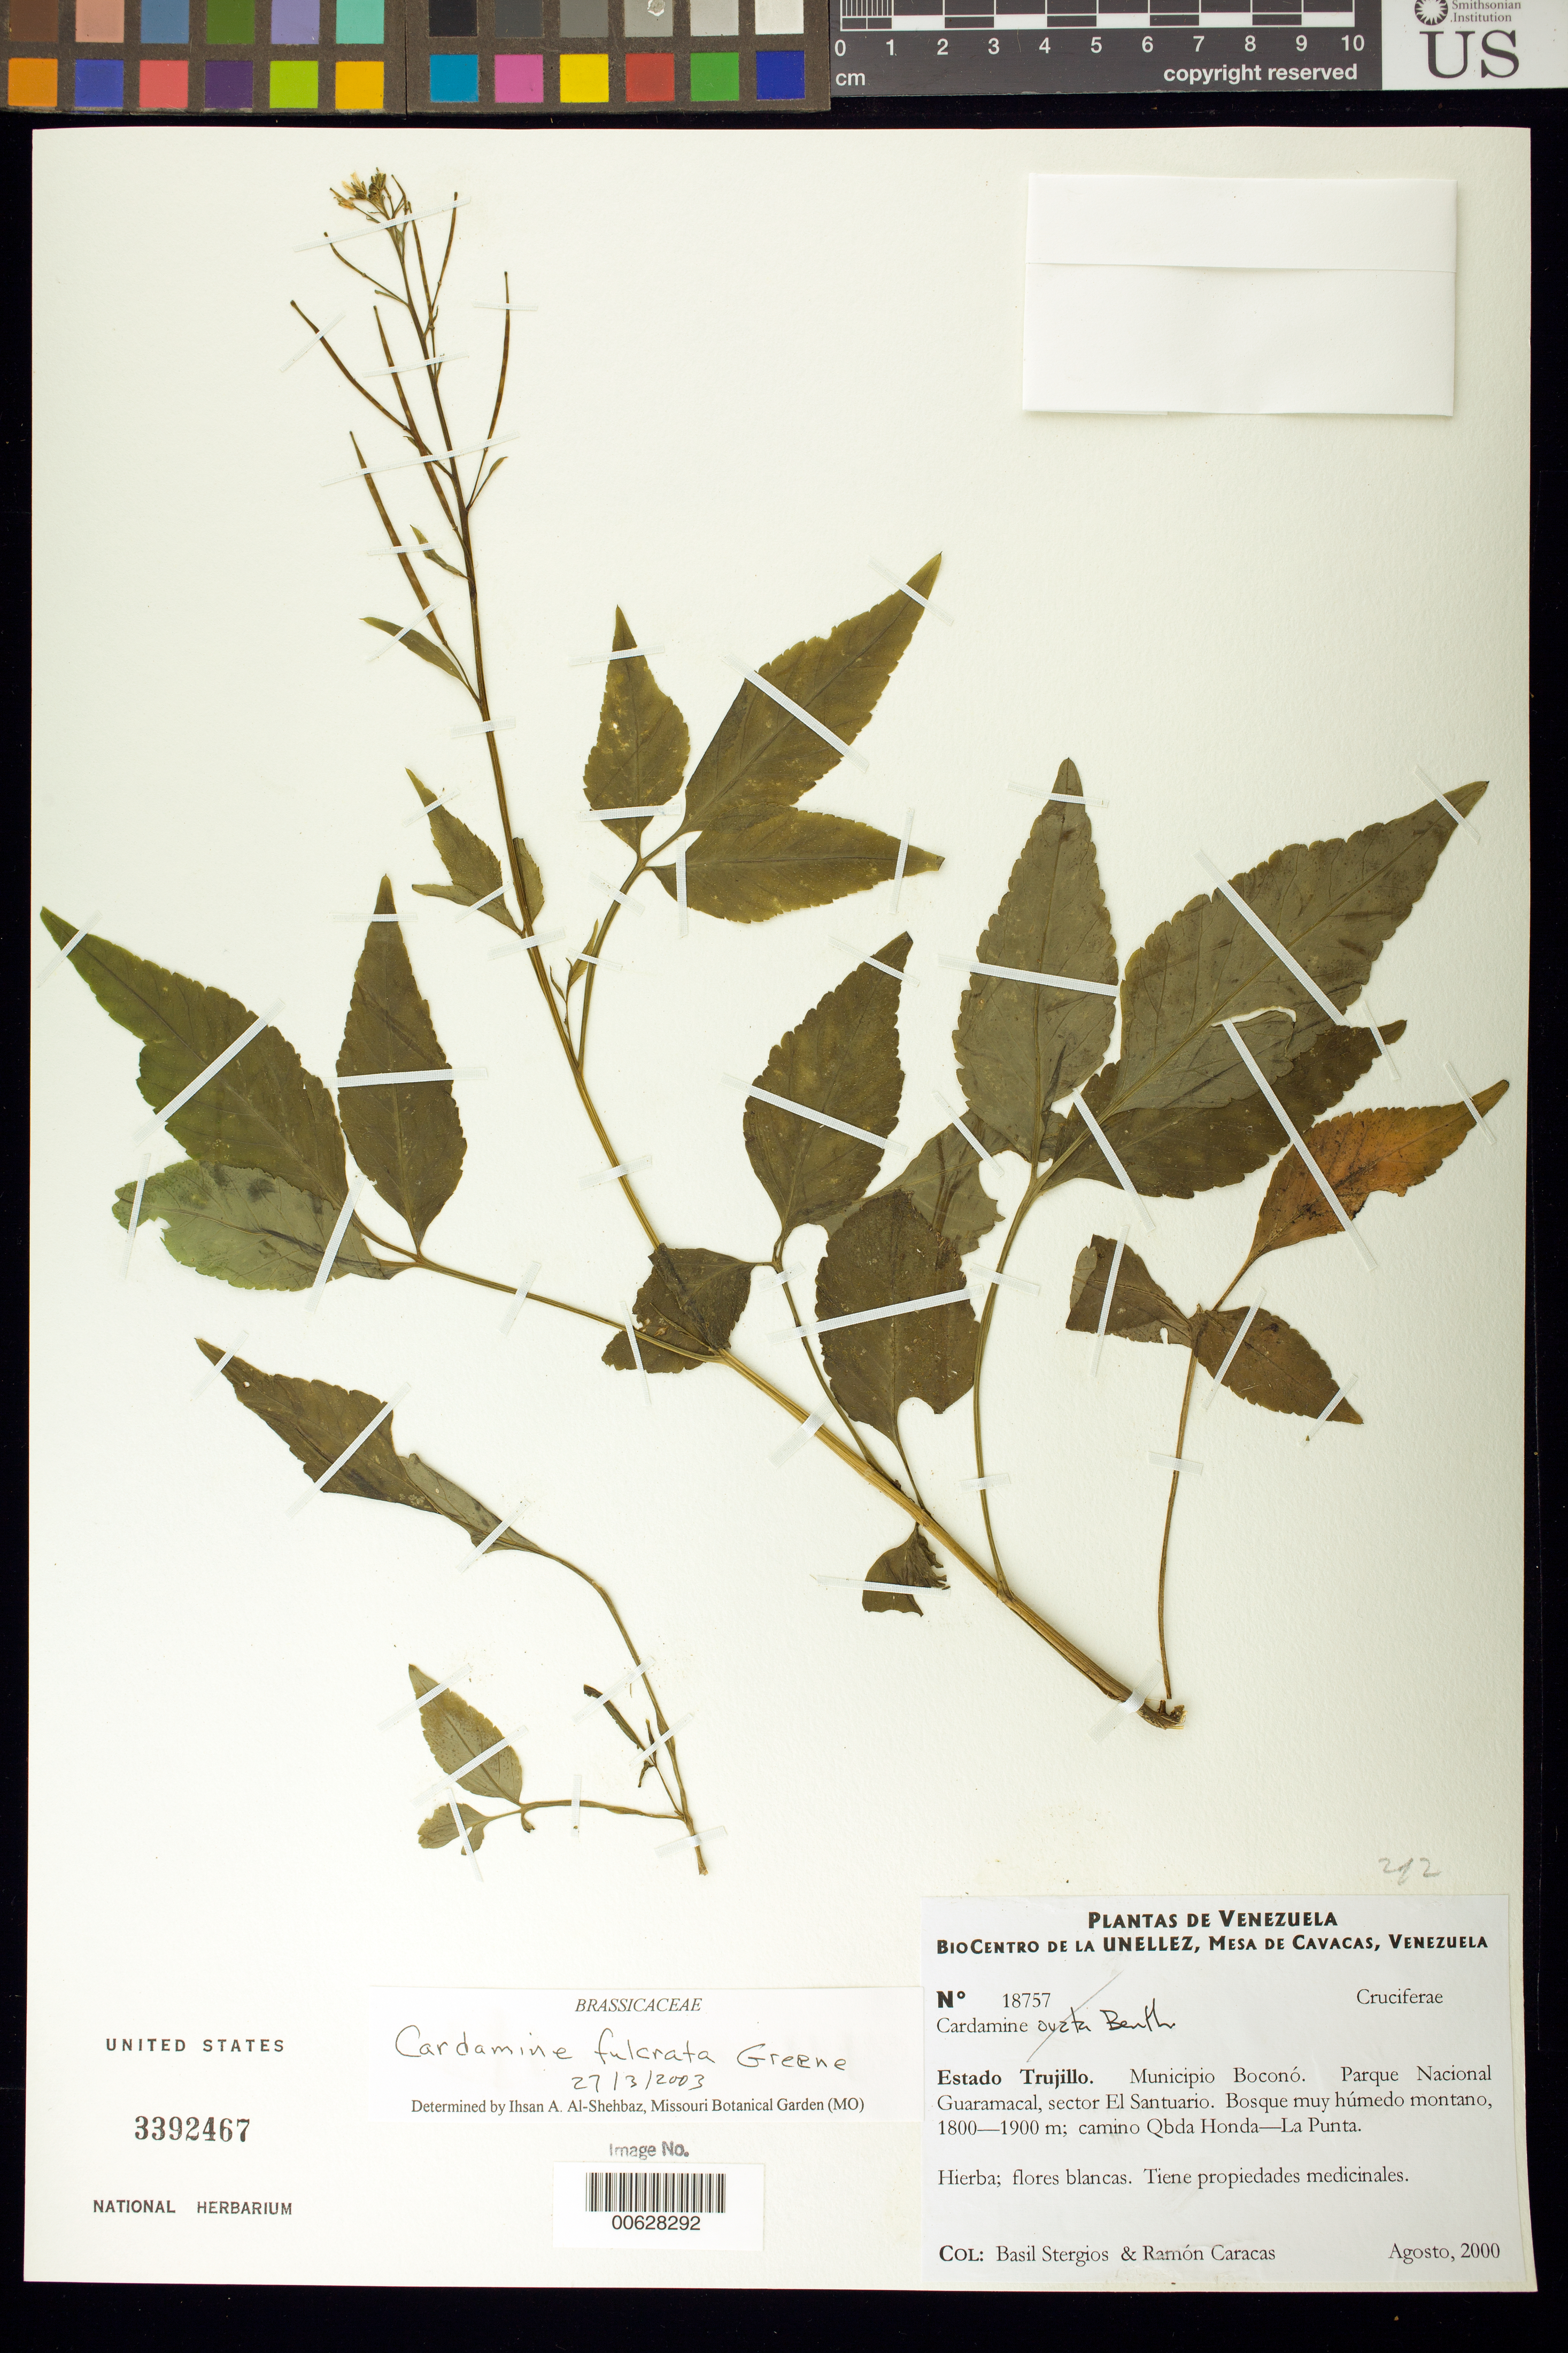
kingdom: Plantae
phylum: Tracheophyta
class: Magnoliopsida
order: Brassicales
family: Brassicaceae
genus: Cardamine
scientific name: Cardamine fulcrata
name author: Greene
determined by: Al-Shehbaz, I. A., (MO), Missouri Botanical Garden (UNITED STATES)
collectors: B. G. Stergios & R. Caracas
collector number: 18757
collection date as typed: Aug 2000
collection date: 2000-08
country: Venezuela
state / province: Trujillo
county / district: Boconó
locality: Parque Nacional Guaramacal, El Santuarío, Quebrada Honda-La Punta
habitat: Bosque muy húmedo montano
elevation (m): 1800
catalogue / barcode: US 3392467